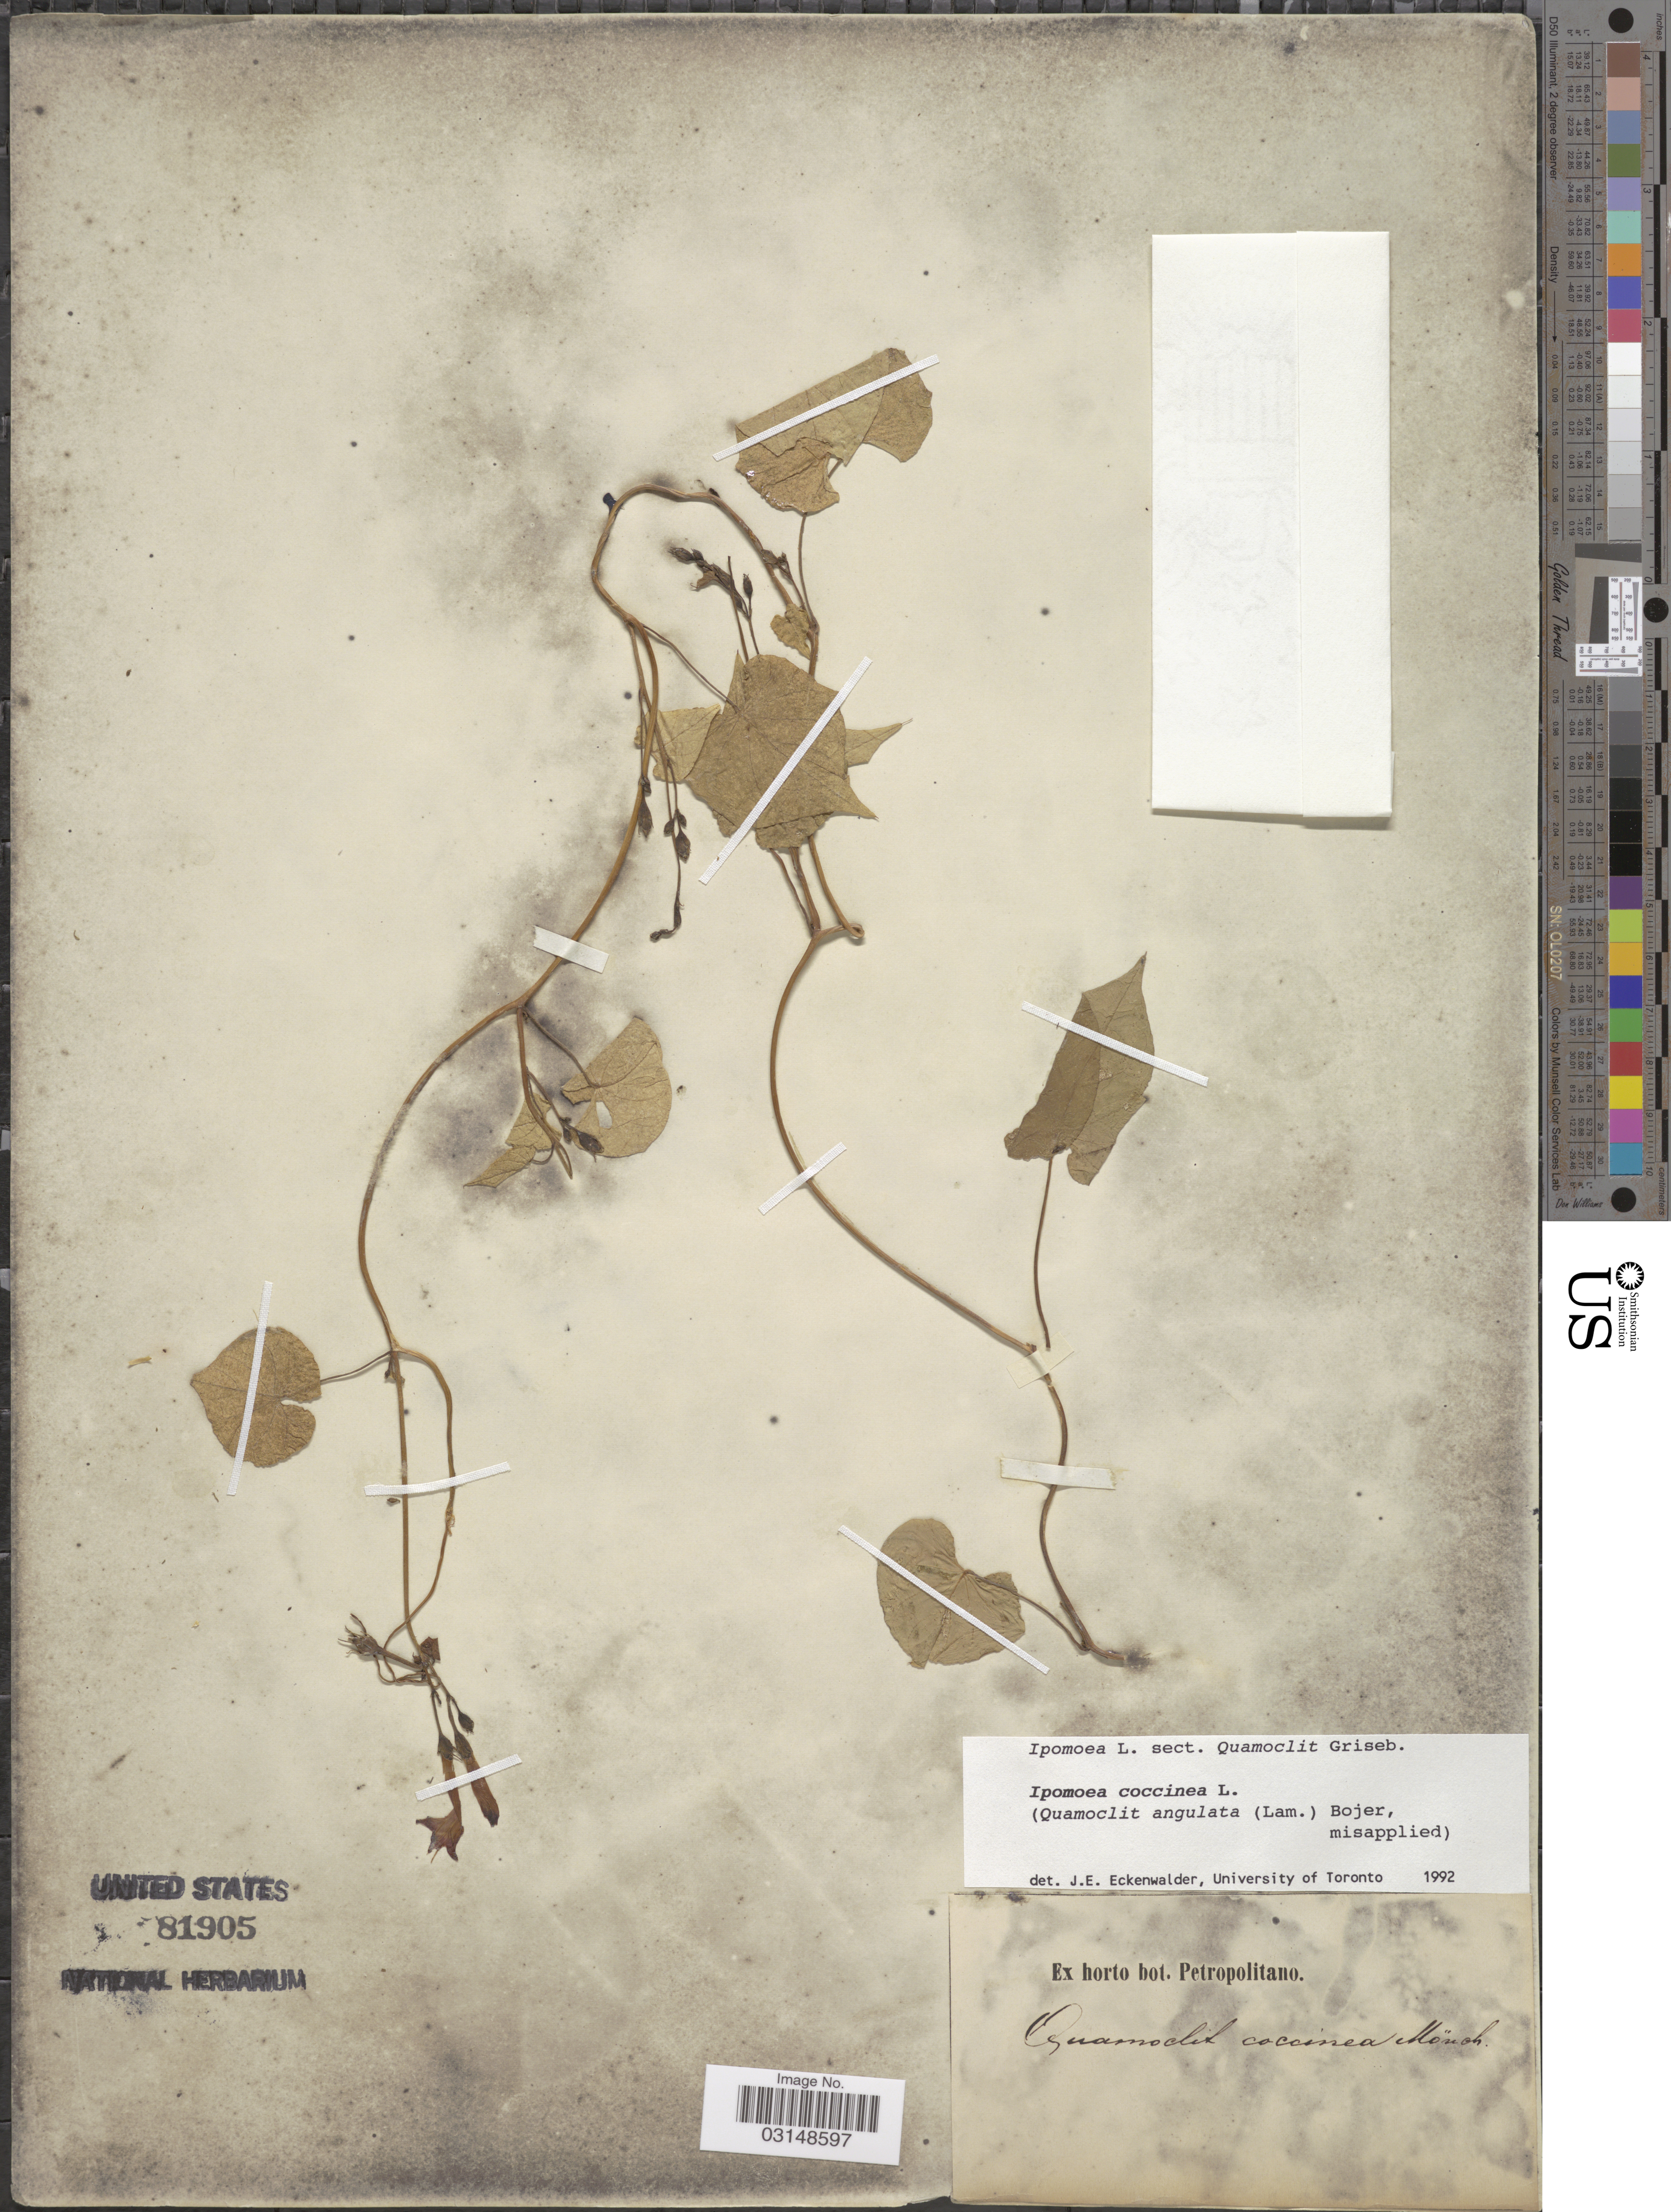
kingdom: Plantae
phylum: Tracheophyta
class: Magnoliopsida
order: Solanales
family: Convolvulaceae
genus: Ipomoea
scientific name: Ipomoea coccinea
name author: L.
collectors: ex Horto Bot. Petropolitano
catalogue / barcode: US 81905